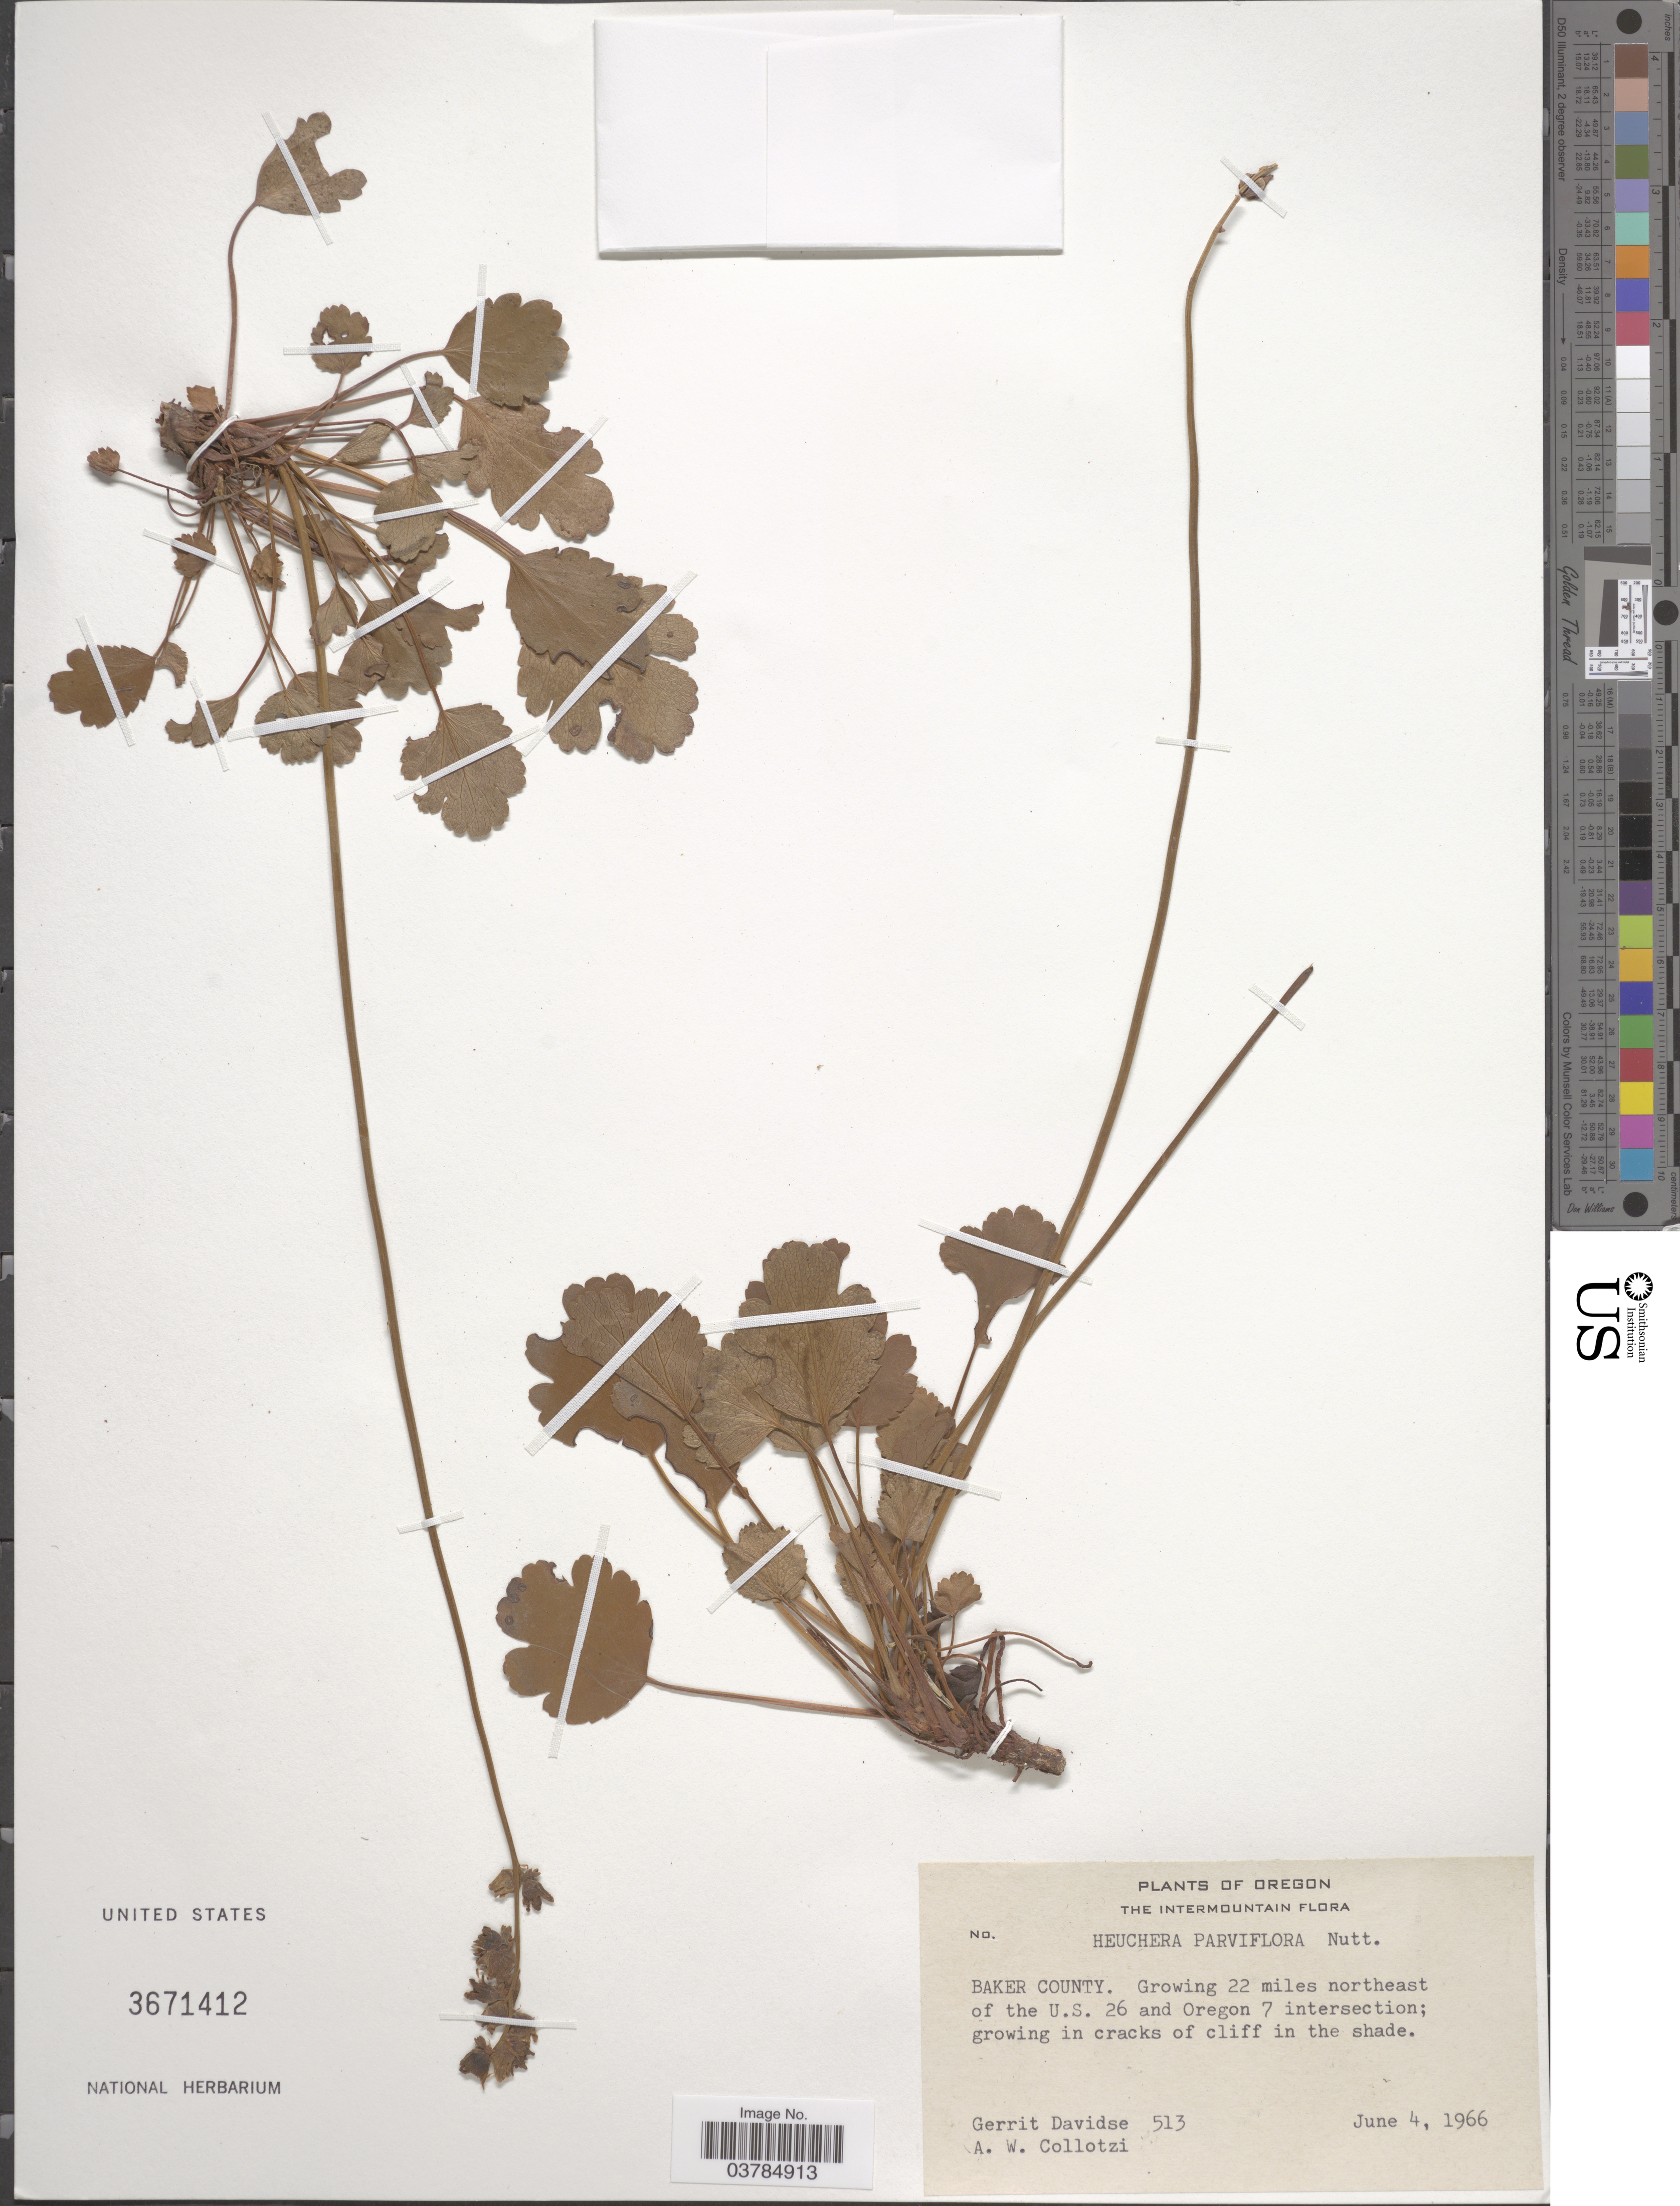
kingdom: Plantae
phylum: Tracheophyta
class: Magnoliopsida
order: Saxifragales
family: Saxifragaceae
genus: Heuchera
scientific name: Heuchera parviflora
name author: Bartl.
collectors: G. Davidse & A. W. Collotzi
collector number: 513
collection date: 1966-06-04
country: United States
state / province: Oregon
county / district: Baker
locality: Growing 22 miles northeast of the U.S26 and 7 intersection.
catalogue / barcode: US 3671412